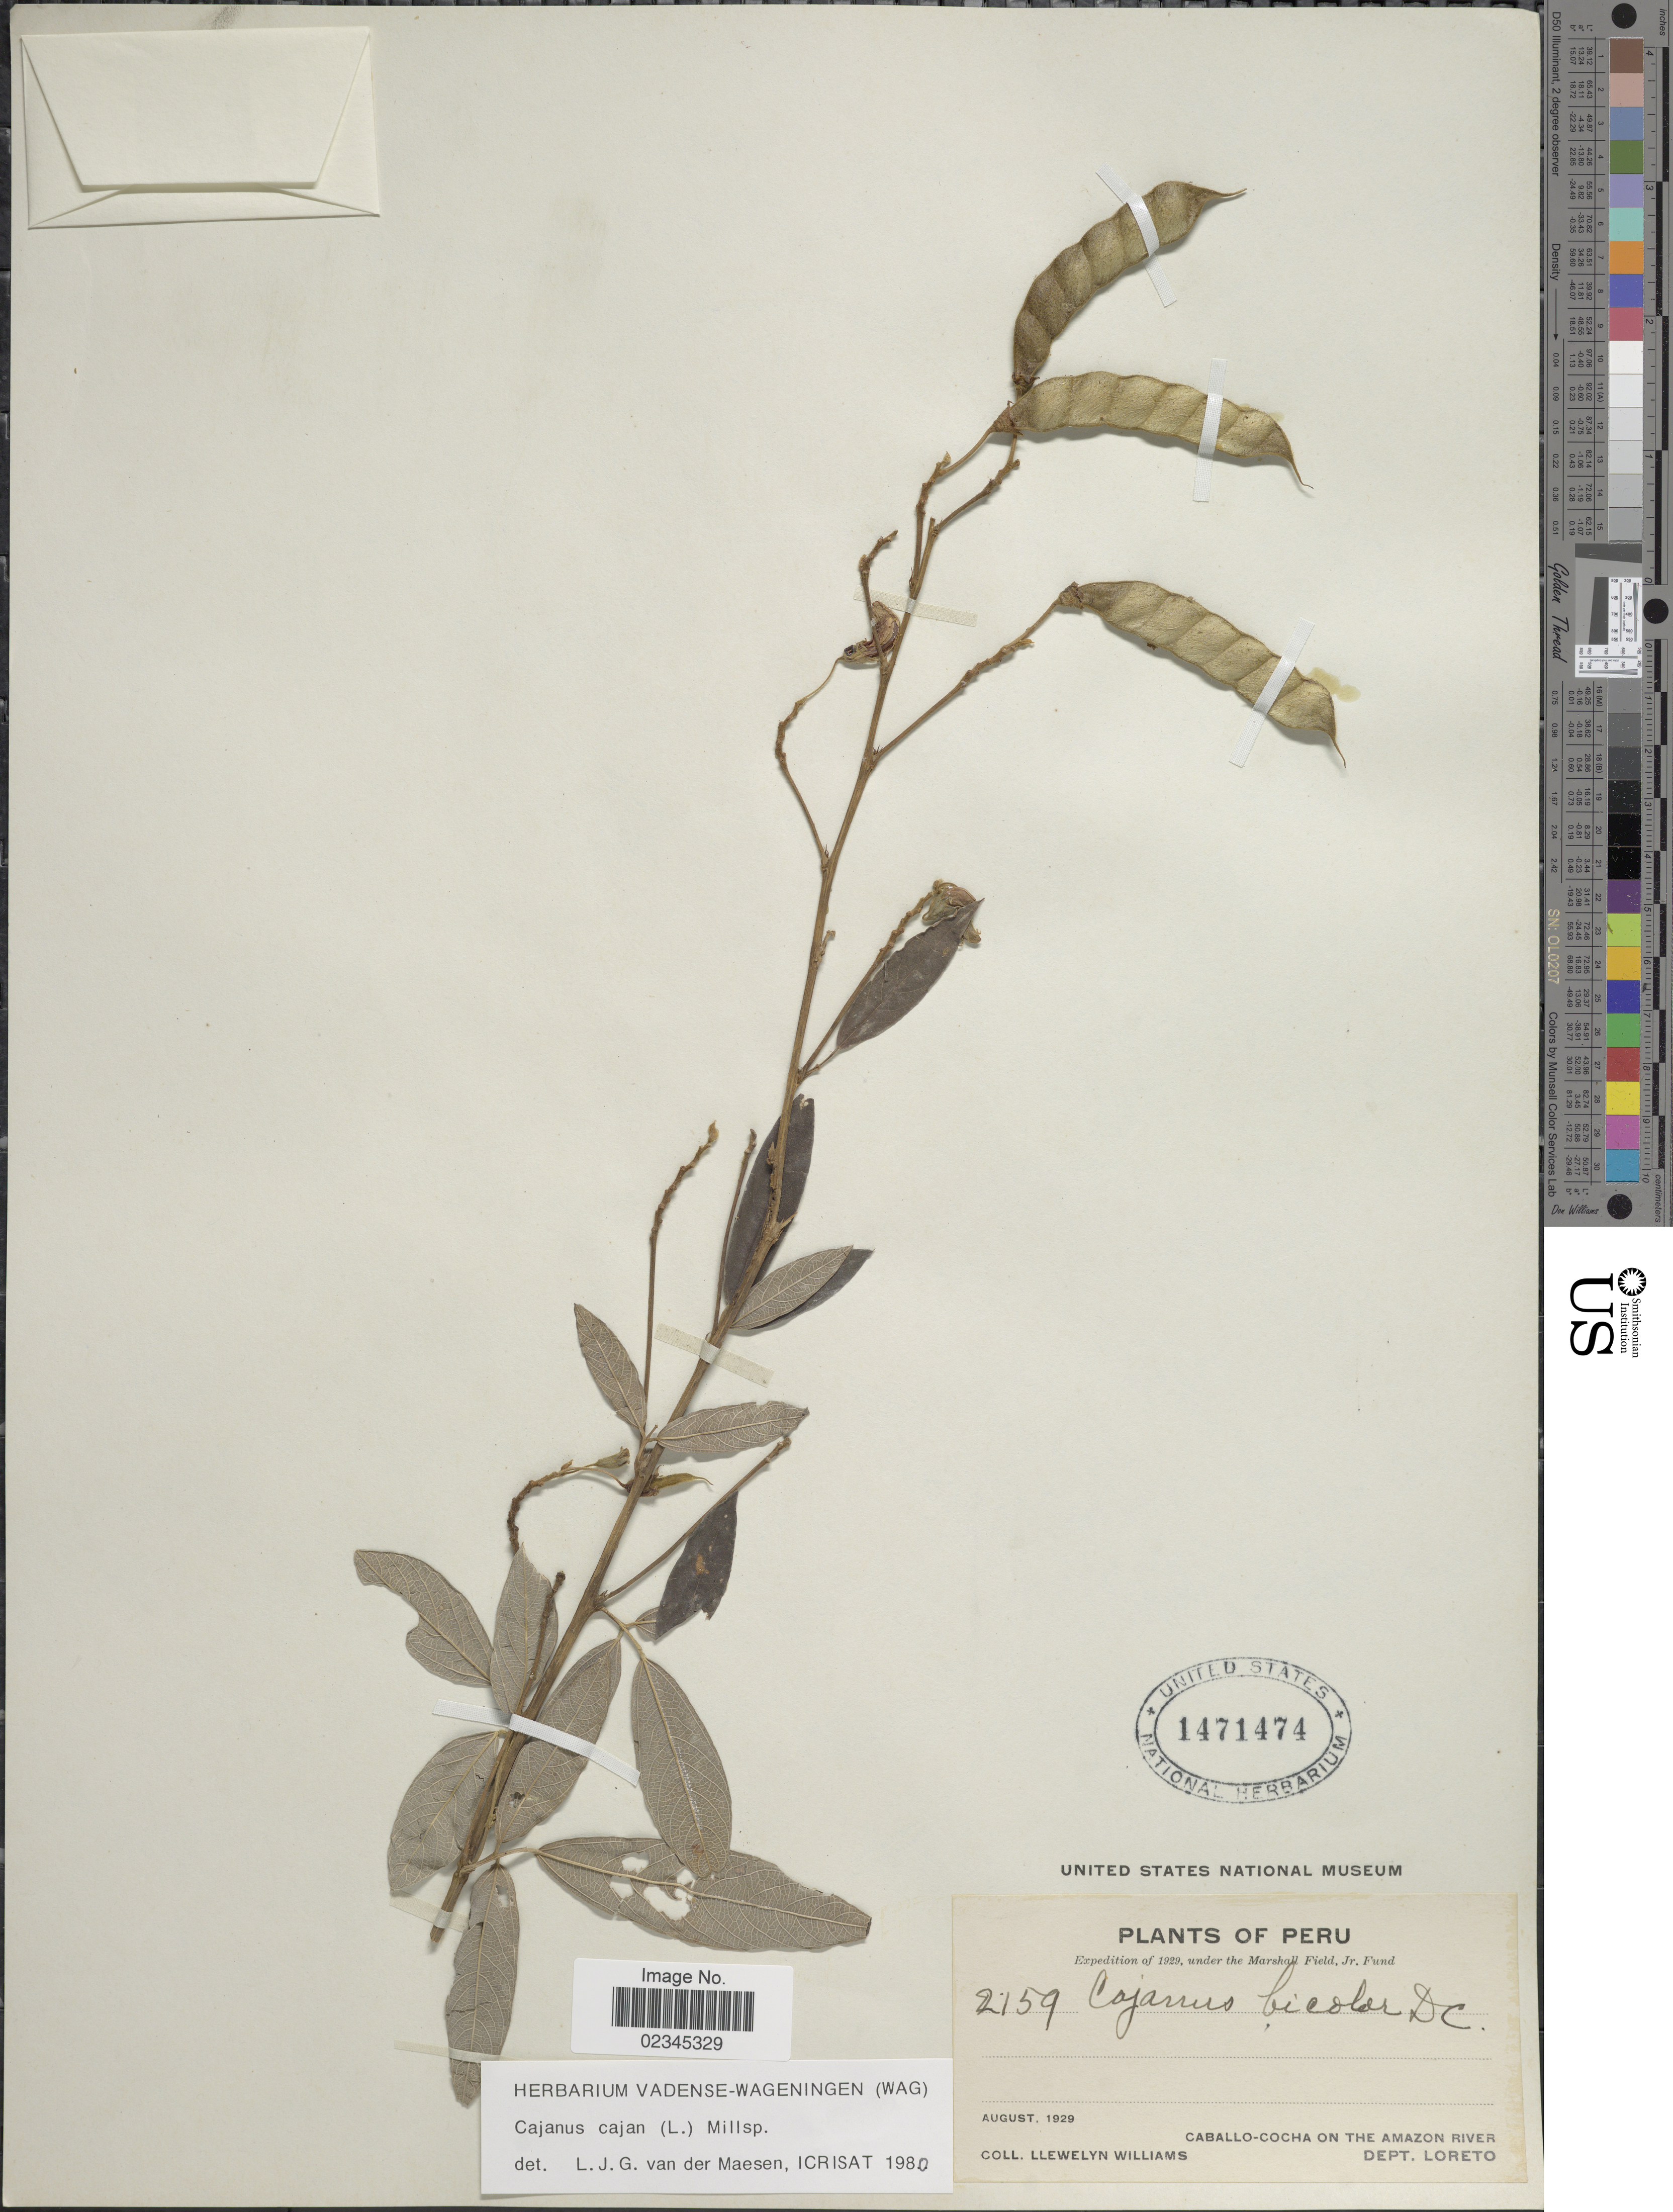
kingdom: Plantae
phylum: Tracheophyta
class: Magnoliopsida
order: Fabales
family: Fabaceae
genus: Cajanus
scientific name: Cajanus cajan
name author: (L.) Huth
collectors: Ll. Williams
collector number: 2159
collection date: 1929-08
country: Peru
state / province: Loreto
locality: Caballo-Cocha on the Amazon River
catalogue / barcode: US 1471474